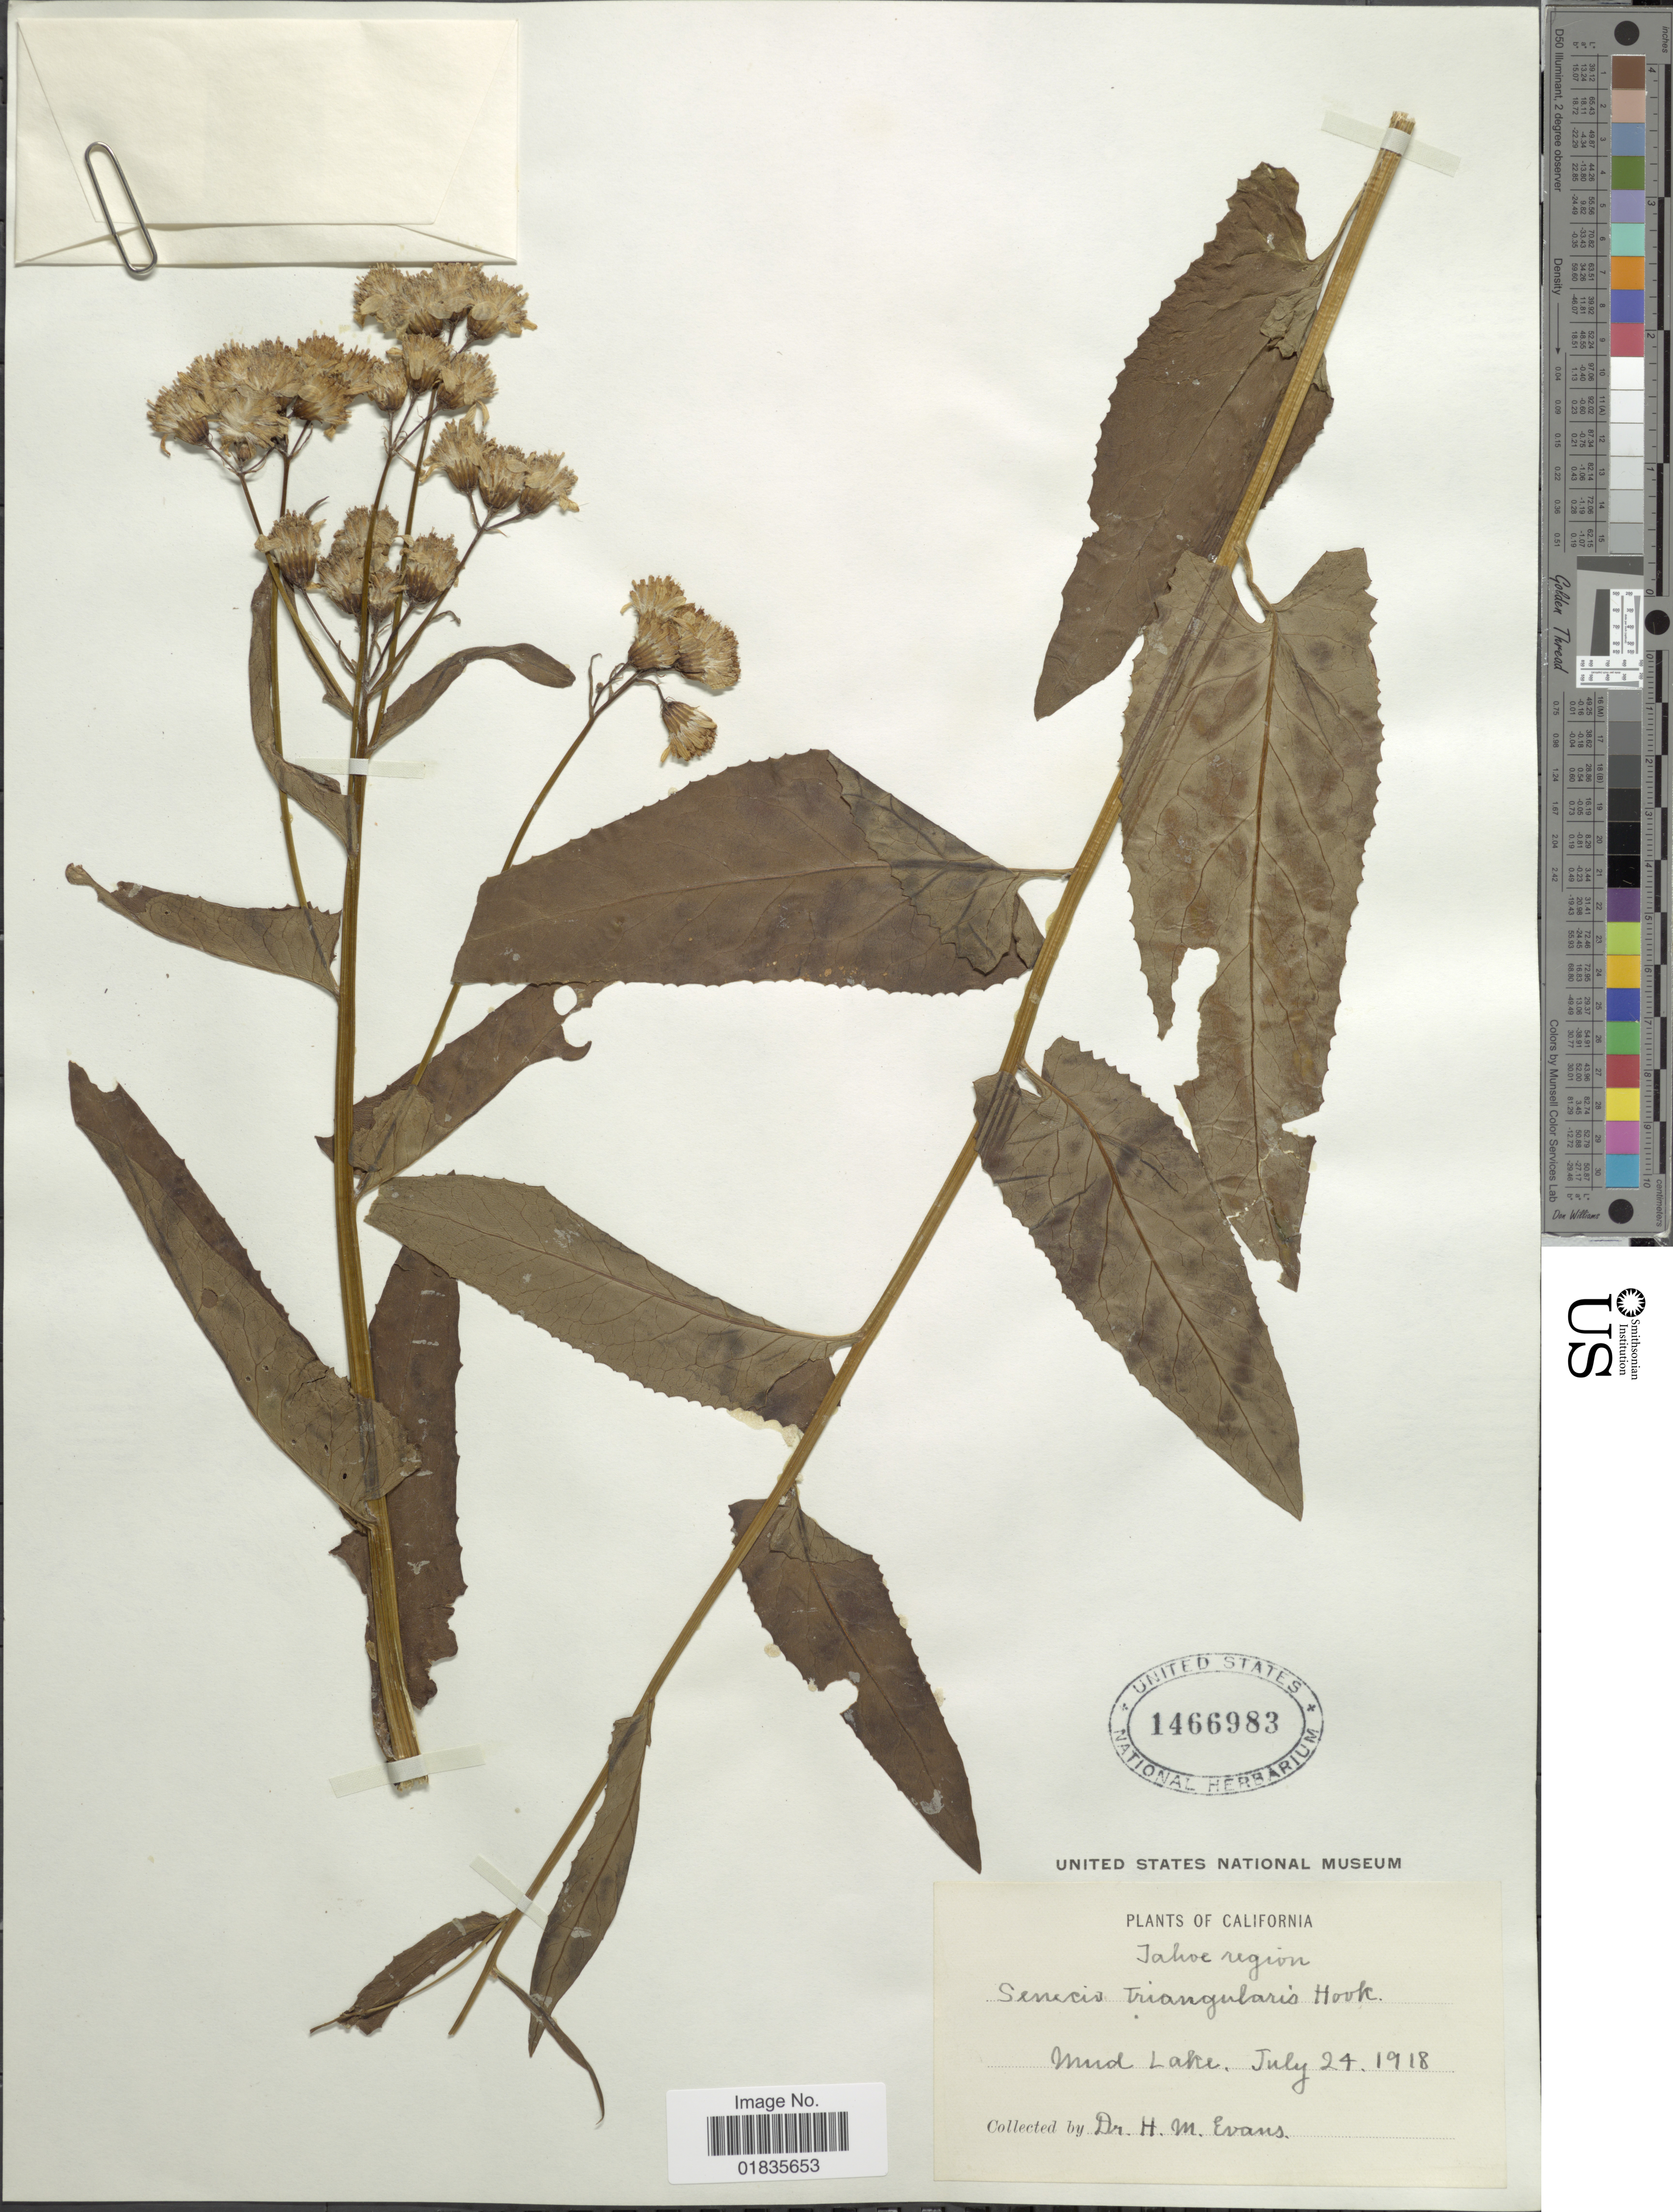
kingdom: Plantae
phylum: Tracheophyta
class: Magnoliopsida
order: Asterales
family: Asteraceae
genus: Senecio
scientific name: Senecio triangularis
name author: Hook.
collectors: H. Evans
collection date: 1918-07-24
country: United States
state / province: California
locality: Tahoe region, Mud Lake.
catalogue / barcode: US 1466983